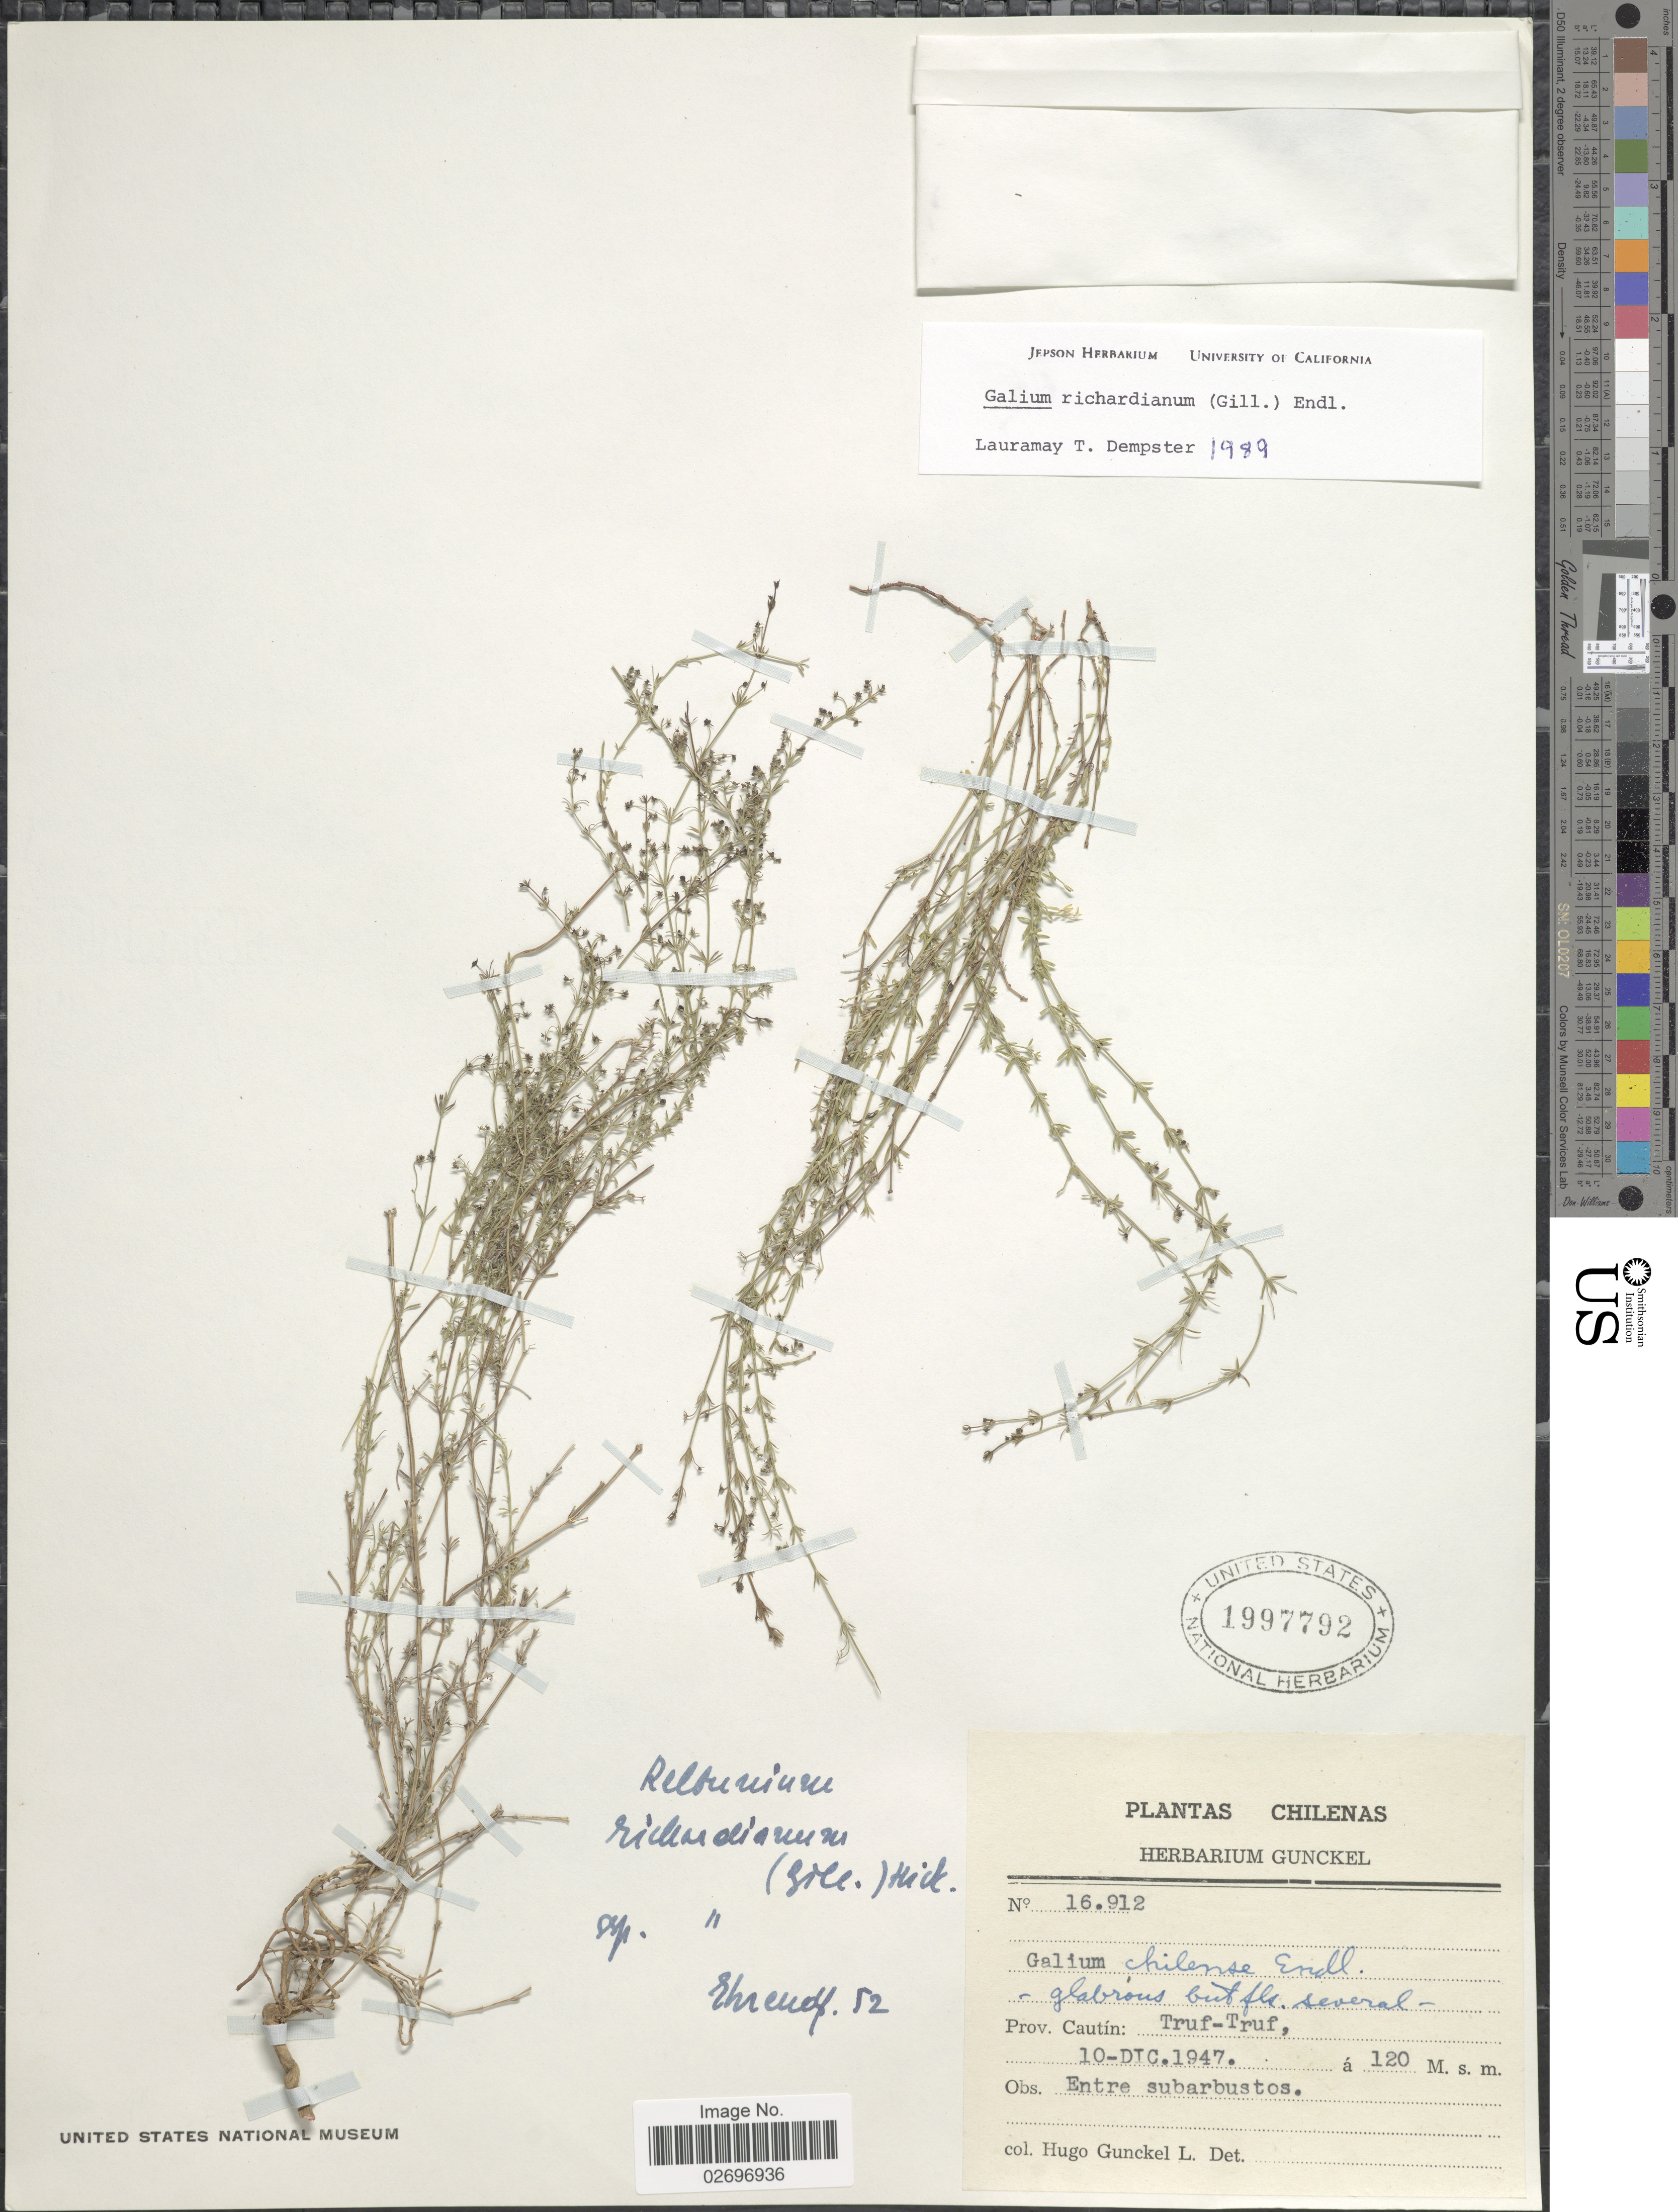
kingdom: Plantae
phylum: Tracheophyta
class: Magnoliopsida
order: Gentianales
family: Rubiaceae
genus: Galium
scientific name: Galium richardianum subsp. richardianum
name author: (Gillies ex Hook. & Arn.) Endl. ex Walp.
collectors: H. Gunckel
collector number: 16912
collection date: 1947-12-10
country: Chile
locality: Cautin: Truf-Truf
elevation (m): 120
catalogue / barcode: US 1997792